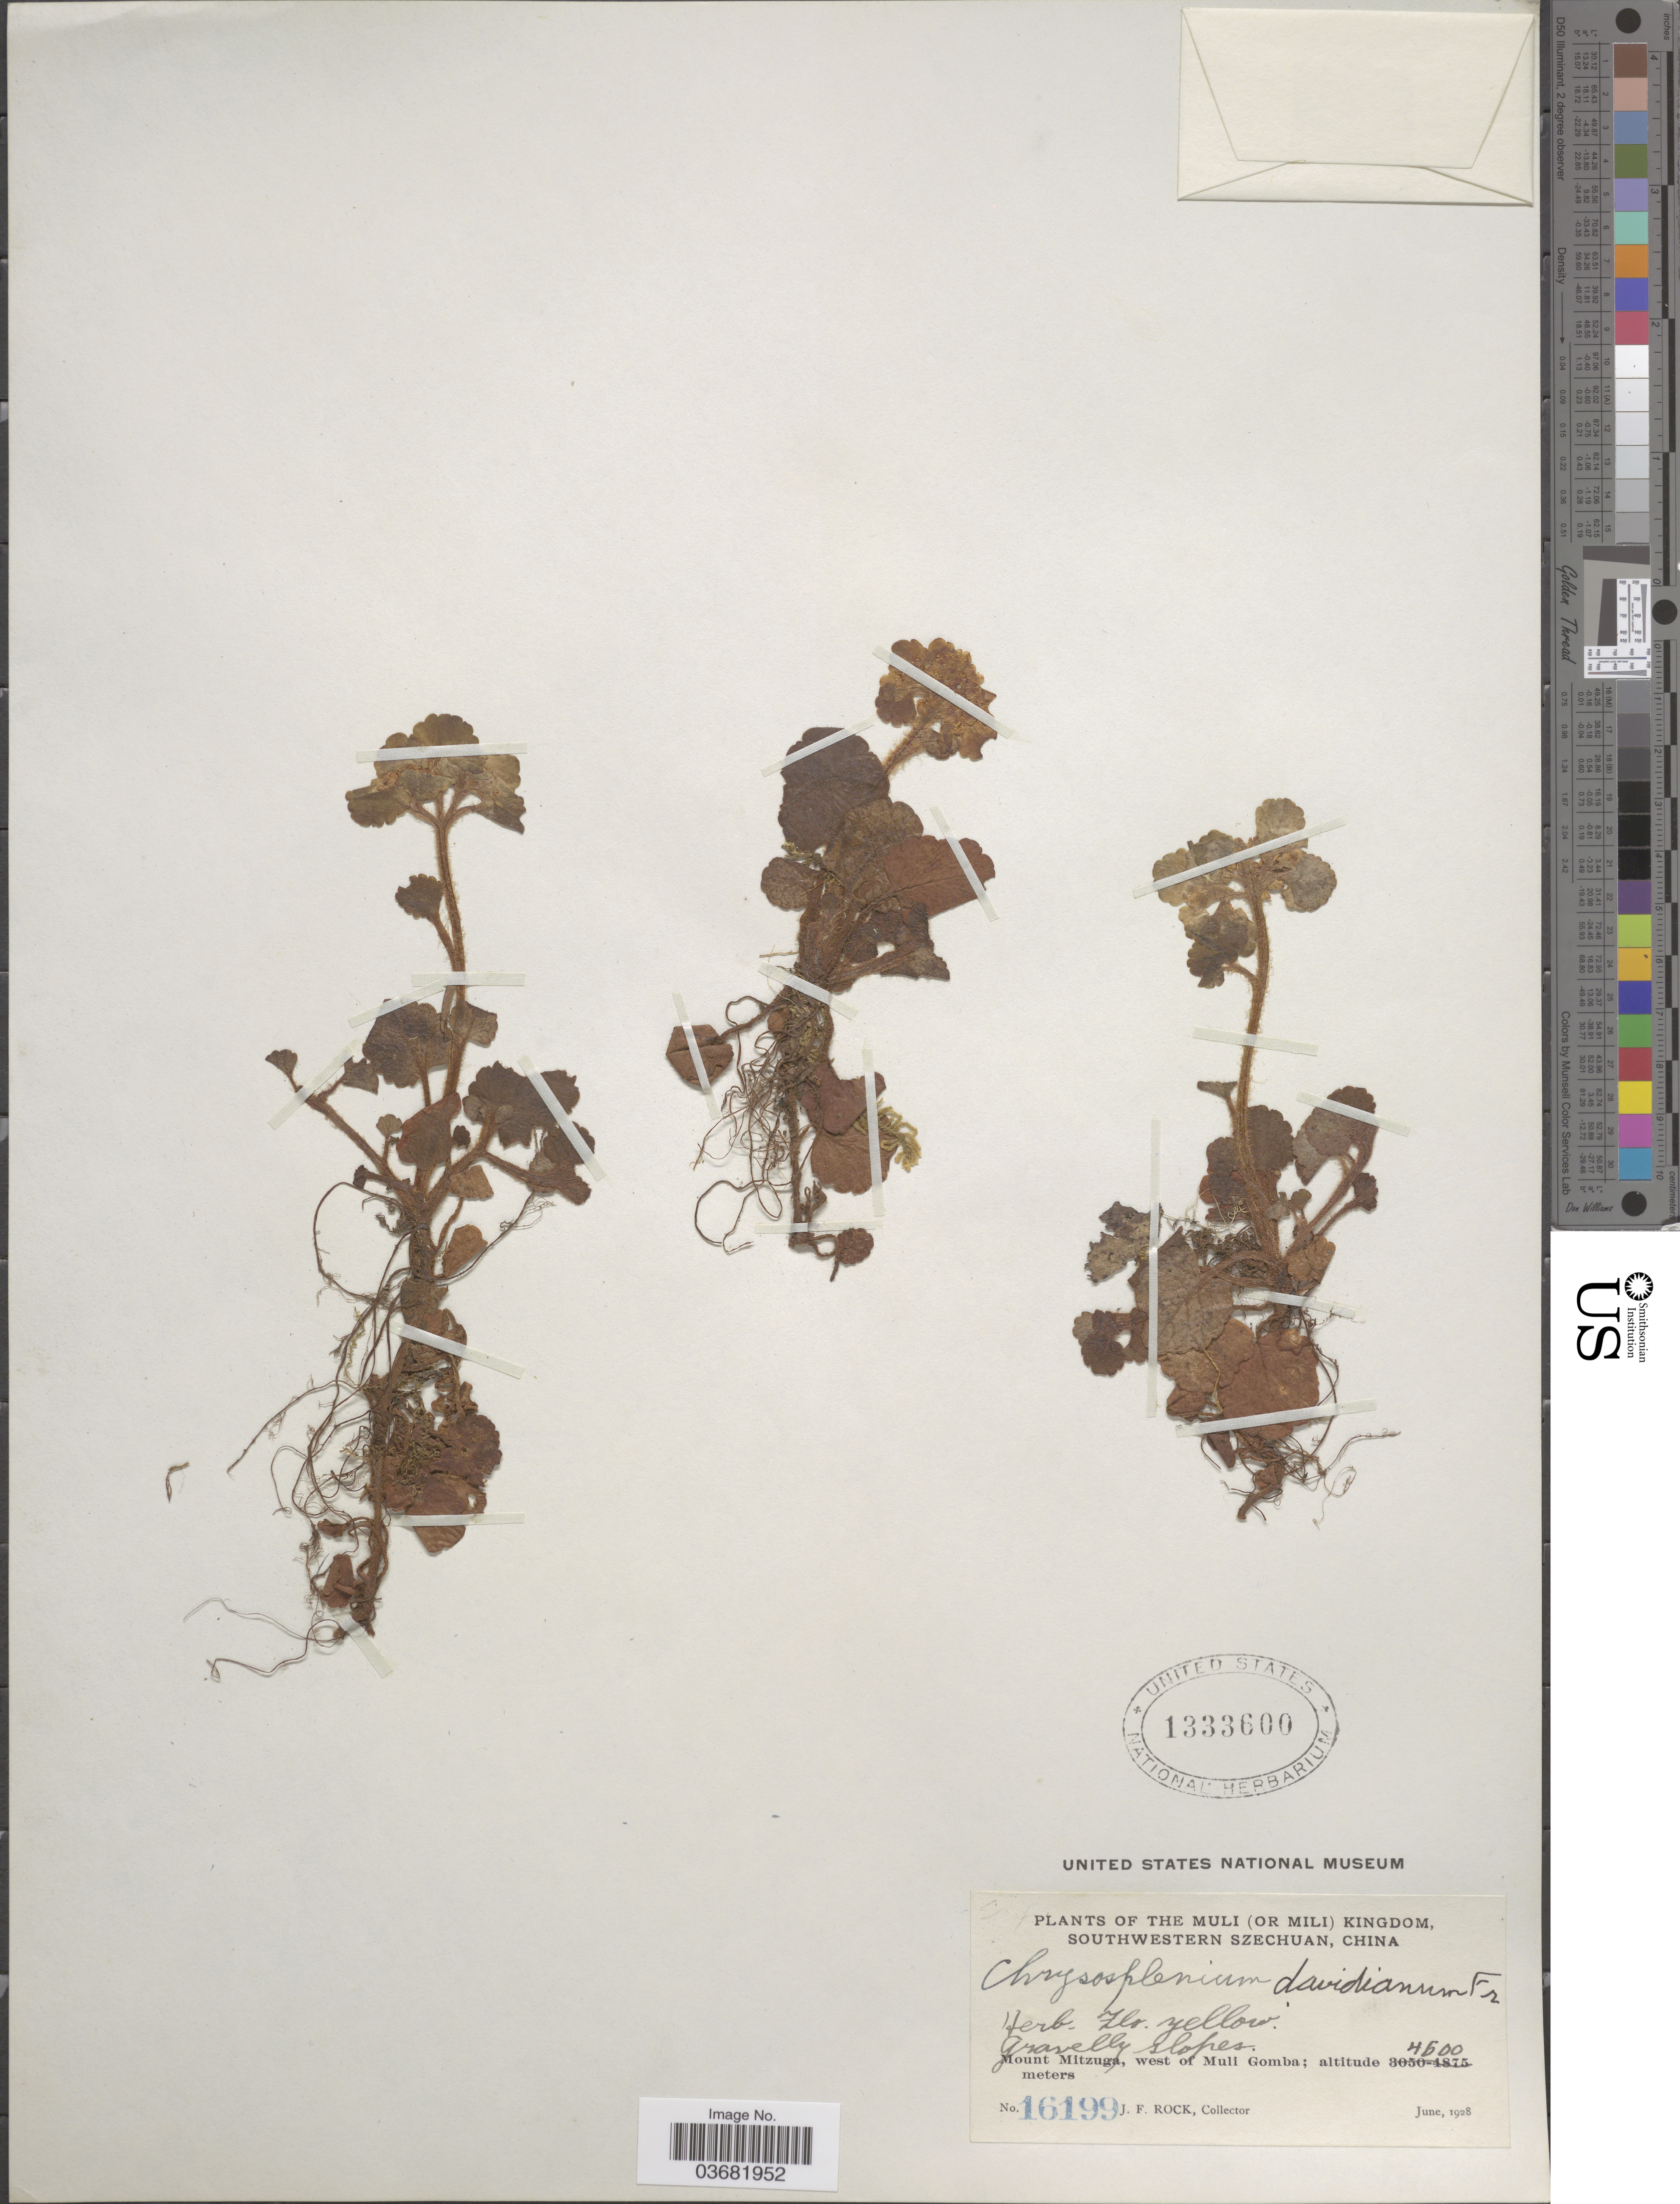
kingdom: Plantae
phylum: Tracheophyta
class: Magnoliopsida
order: Saxifragales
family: Saxifragaceae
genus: Chrysosplenium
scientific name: Chrysosplenium davidianum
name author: Decne. ex Maxim.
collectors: J. Rock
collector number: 16199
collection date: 1928-06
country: China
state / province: Sichuan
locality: The Muli (or Mili) Kingdom, Southwestern Szechuan. Mount Mitzuga, west of Muli Gomba.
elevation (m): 4600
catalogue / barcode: US 1333600